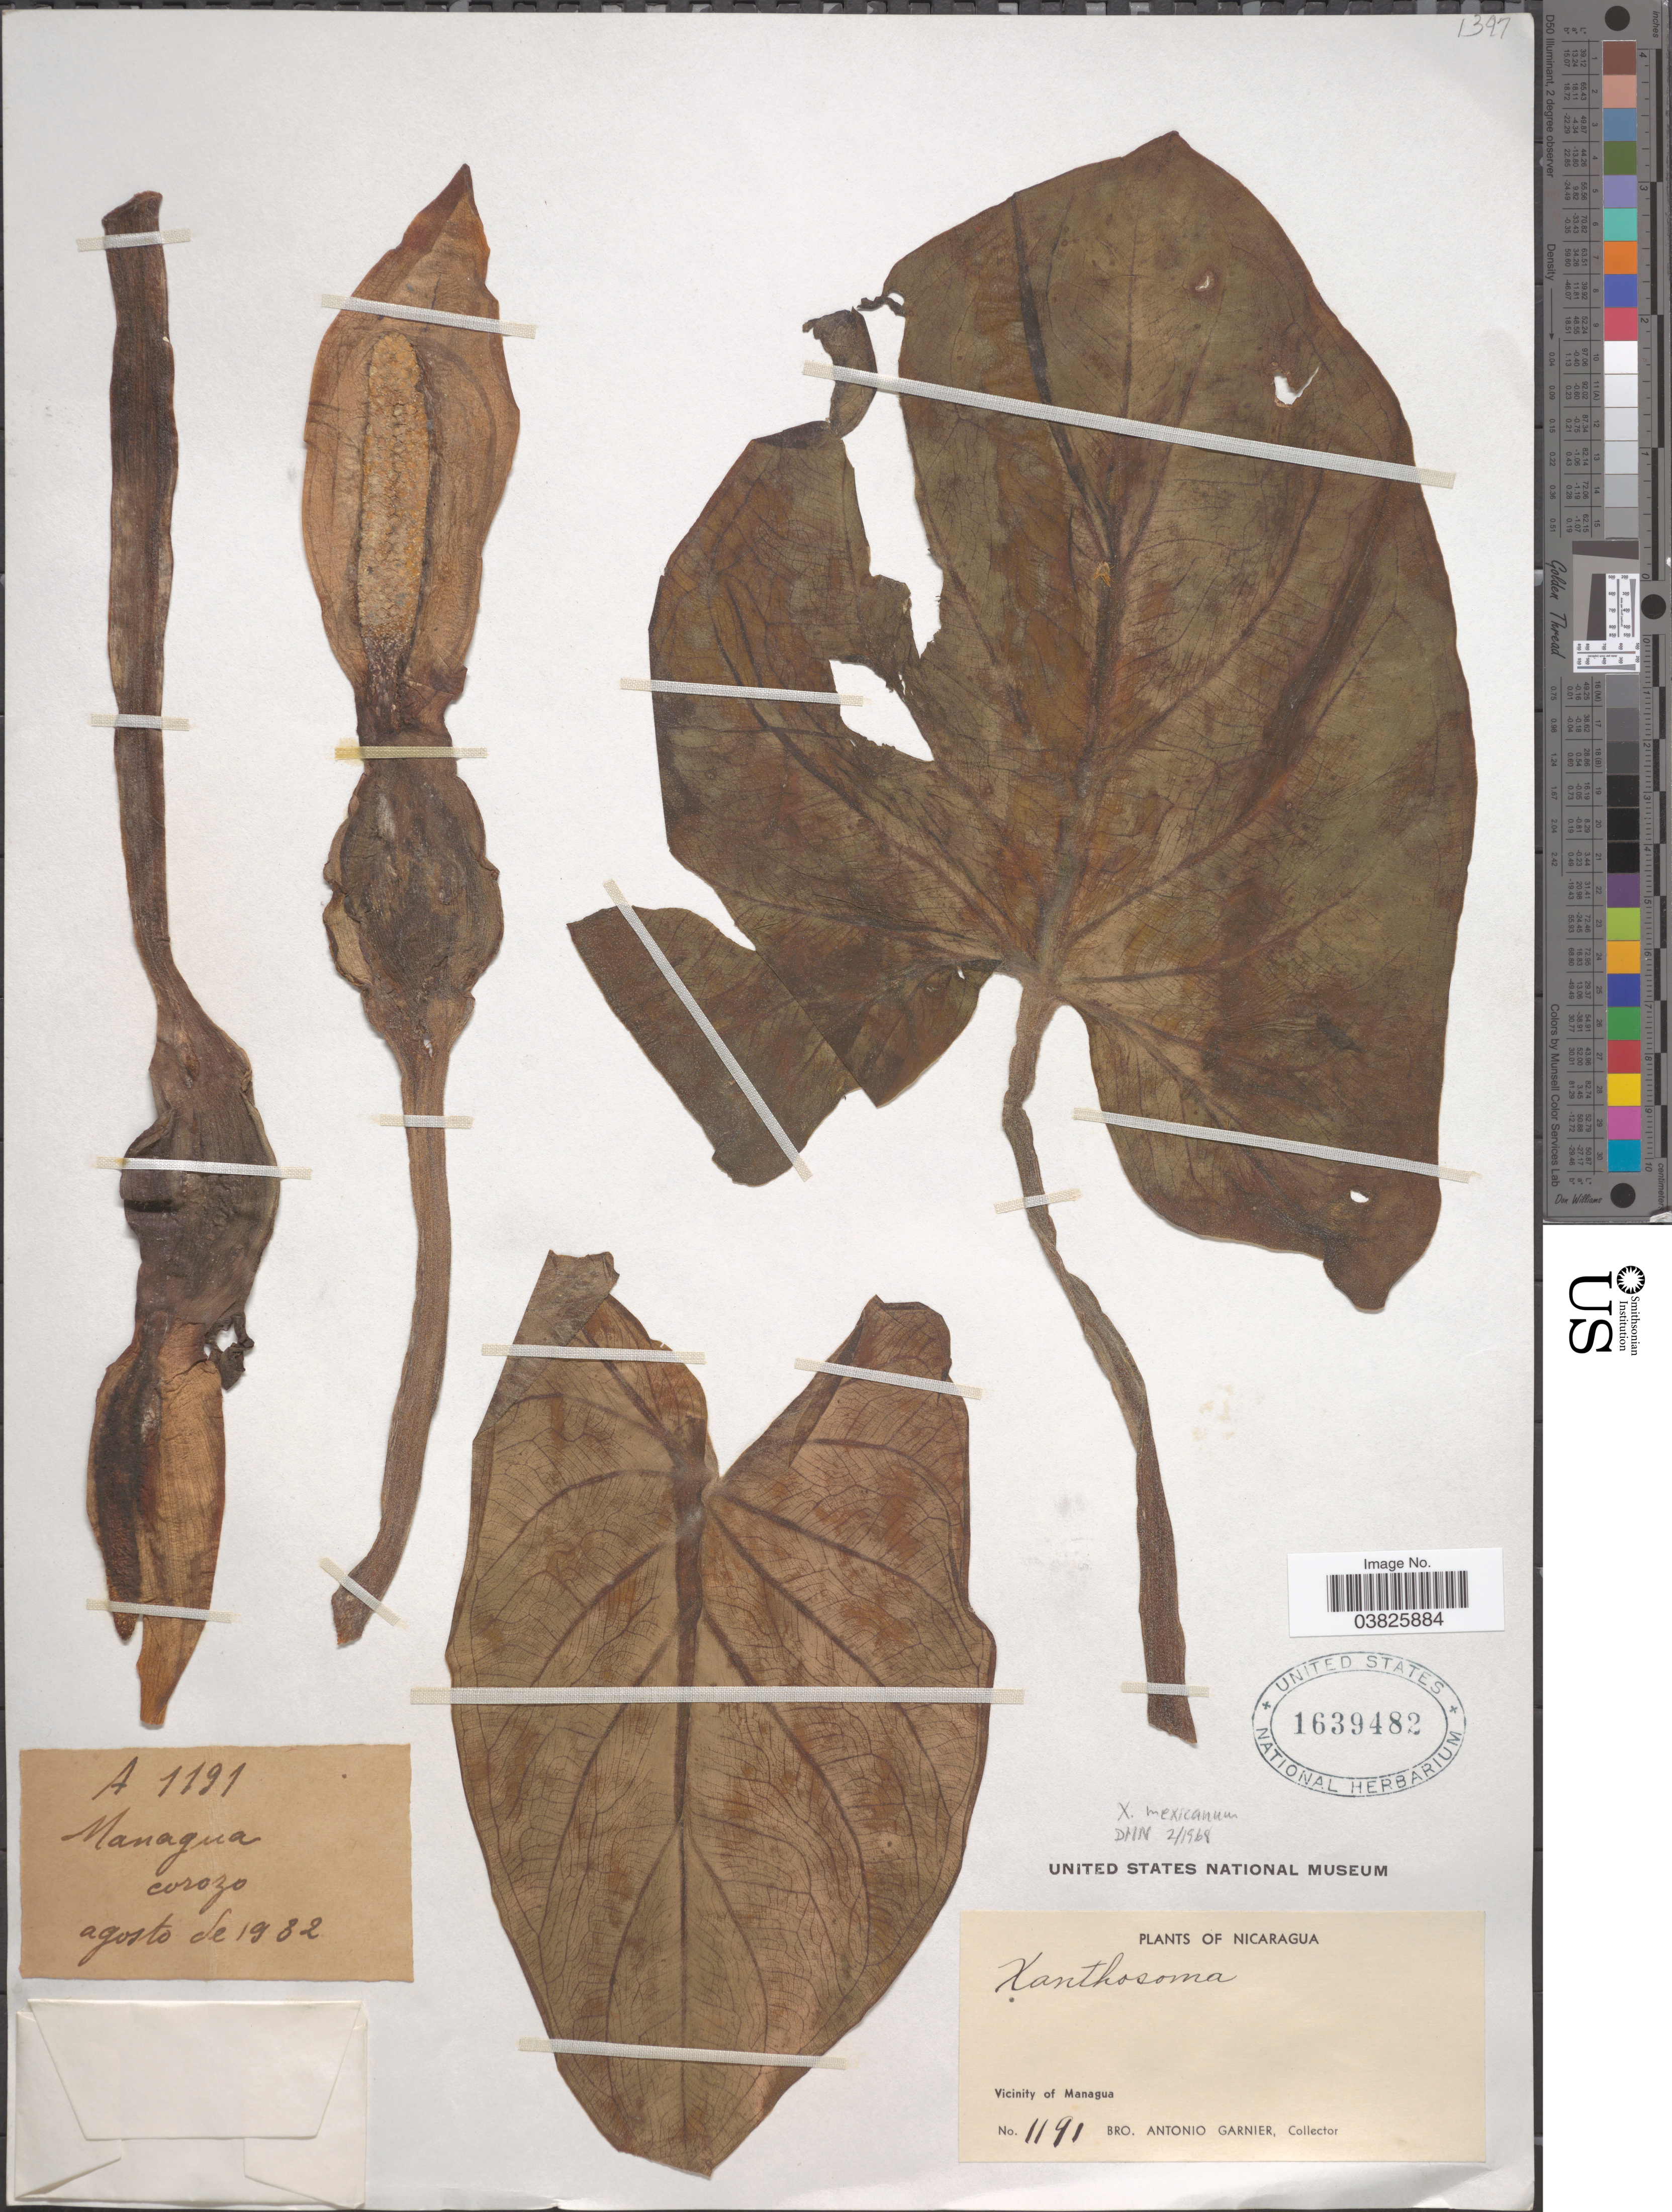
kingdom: Plantae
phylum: Tracheophyta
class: Liliopsida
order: Alismatales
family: Araceae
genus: Xanthosoma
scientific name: Xanthosoma mexicanum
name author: Liebm.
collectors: Bro. A. Garnier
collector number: A 1191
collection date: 1932-08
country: Nicaragua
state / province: Managua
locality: Managua corozo. Vicinity of Managua.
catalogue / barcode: US 1639482